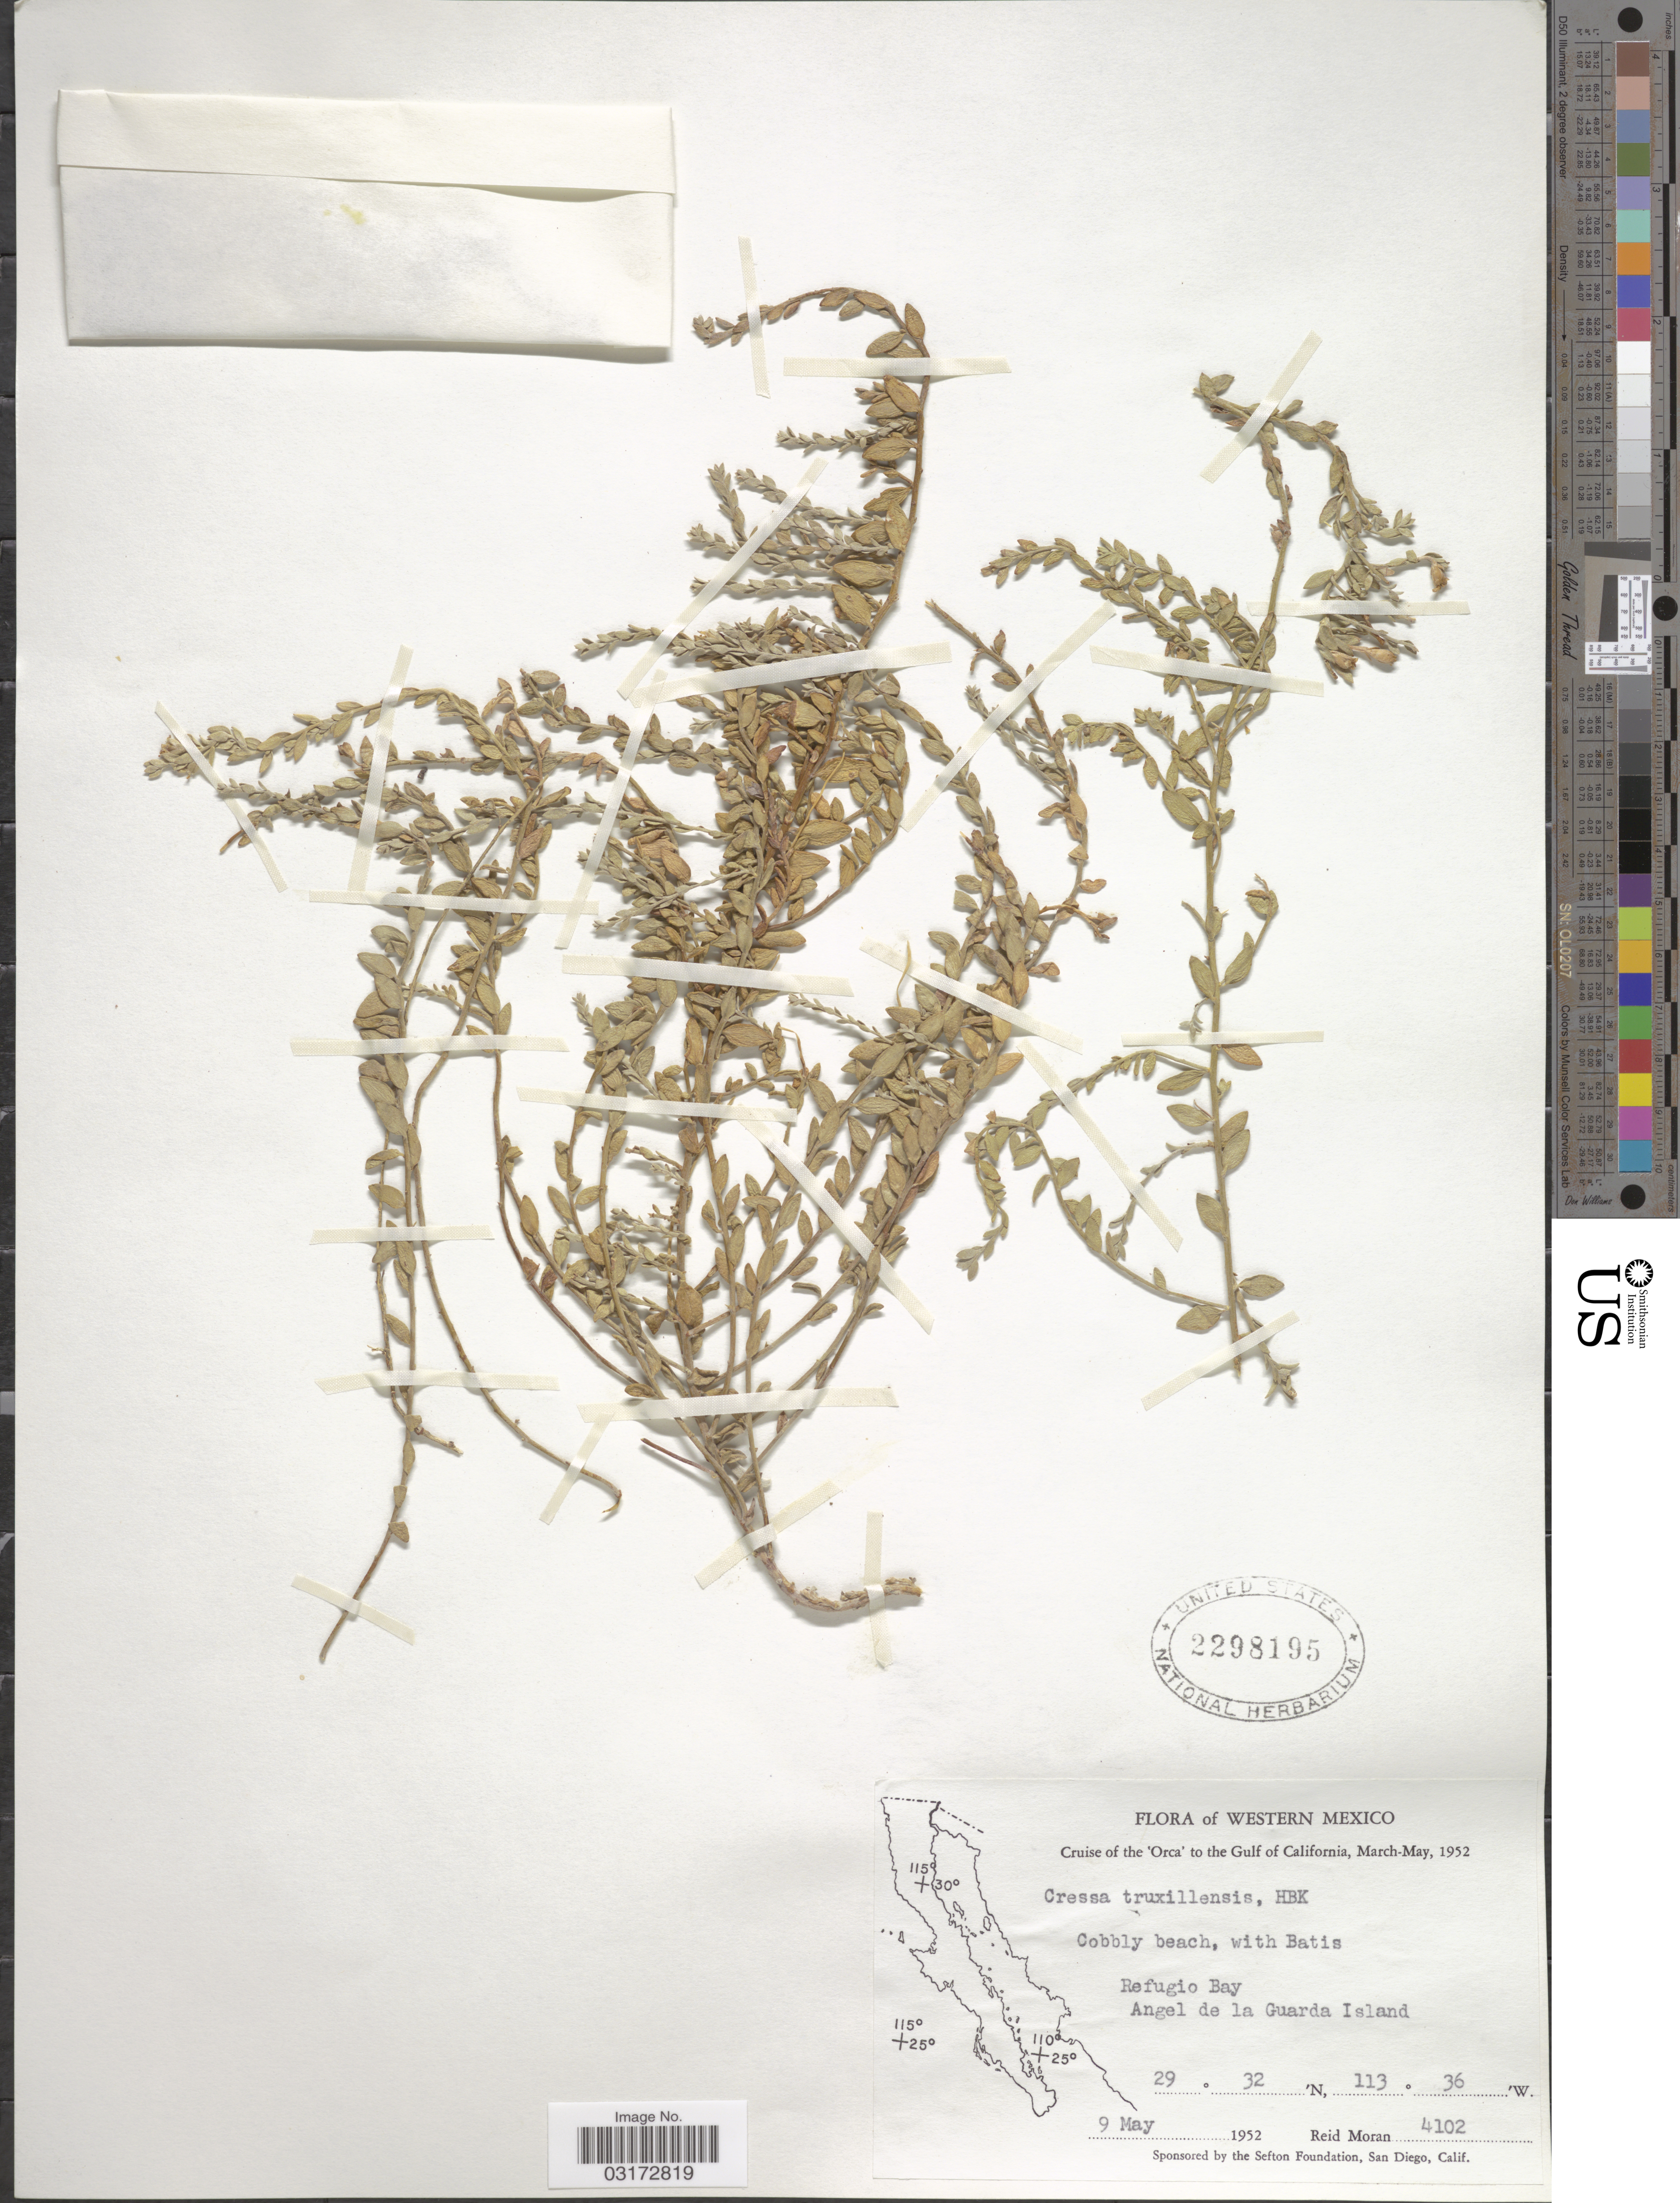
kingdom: Plantae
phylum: Tracheophyta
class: Magnoliopsida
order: Solanales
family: Convolvulaceae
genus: Cressa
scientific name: Cressa truxillensis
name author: Kunth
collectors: R. V. Moran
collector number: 4102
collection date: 1952-05-09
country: Mexico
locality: Western Mexico, Cruise of the 'Orca' to the Gulf of California, Cobbly beach, with Batis, Refugio Bay, Angel de la Guarda Island.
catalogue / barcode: US 2298195